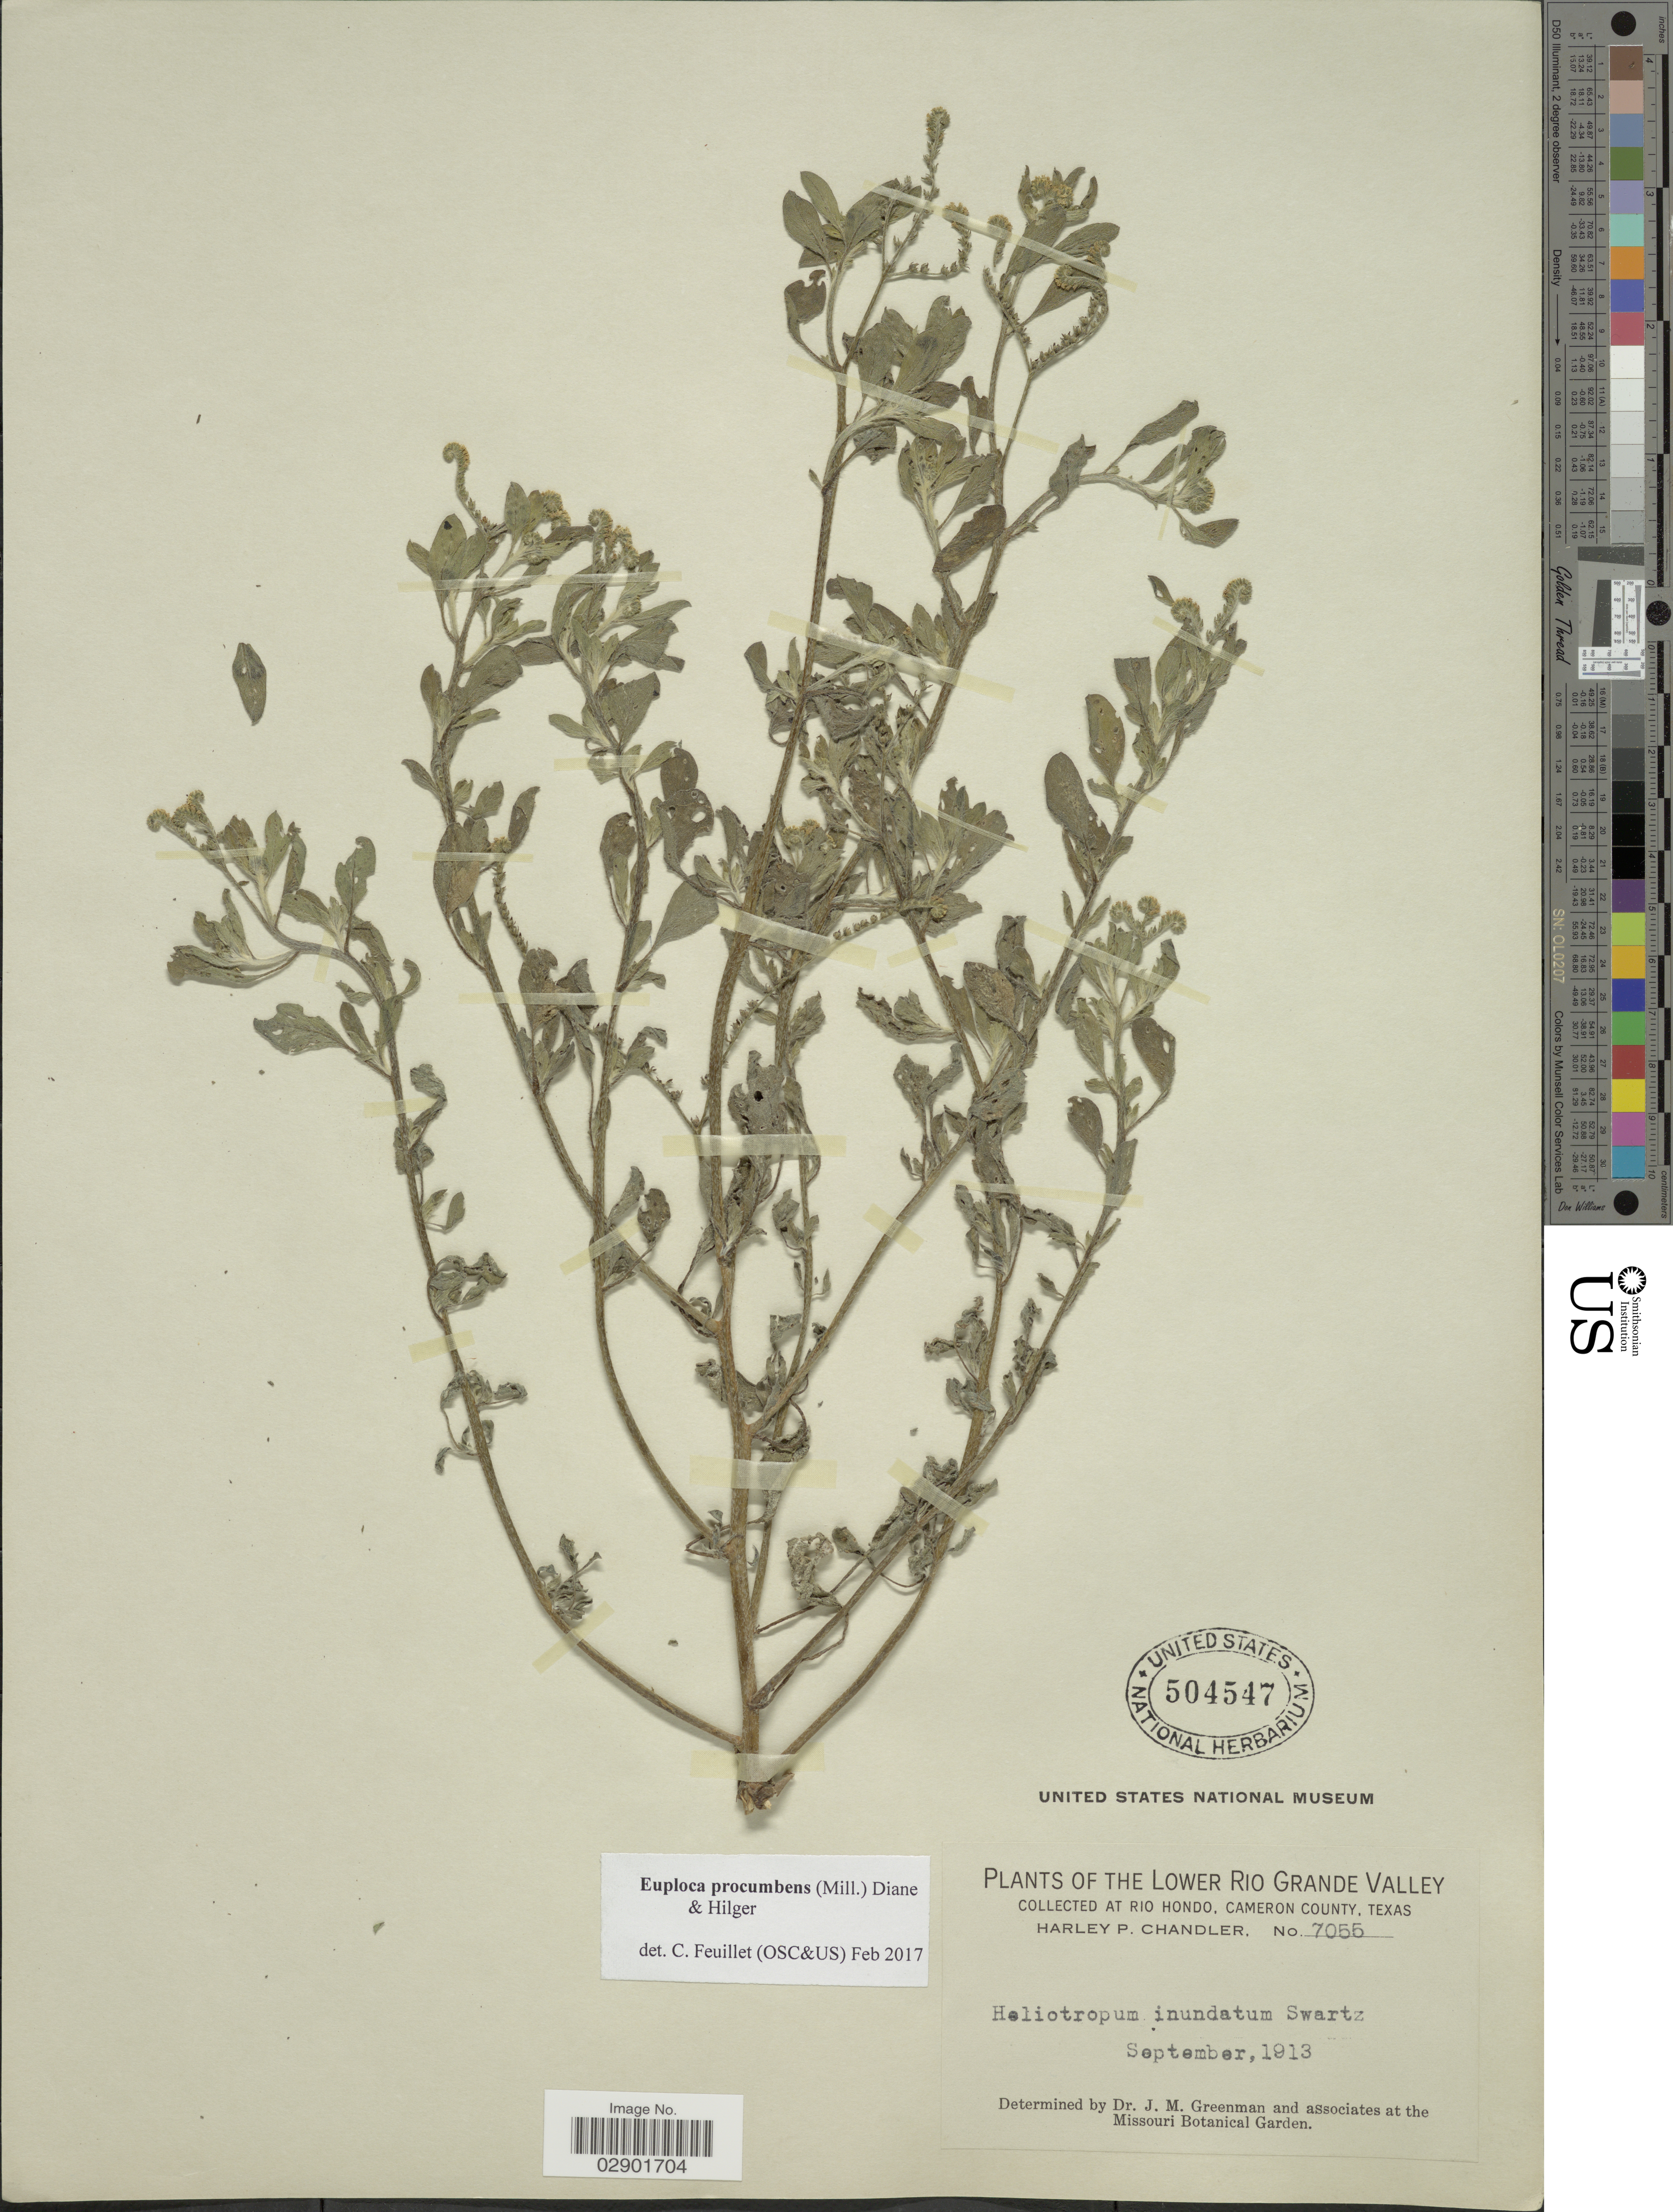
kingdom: Plantae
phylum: Tracheophyta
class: Magnoliopsida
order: Boraginales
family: Heliotropiaceae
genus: Euploca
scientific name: Euploca procumbens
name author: (Mill.) Diane & Hilger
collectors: H. Chandler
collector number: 7055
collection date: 1913-09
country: United States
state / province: Texas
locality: The Lower Rio Grande Valley. Rio Hondo, Cameron County.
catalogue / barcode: US 504547